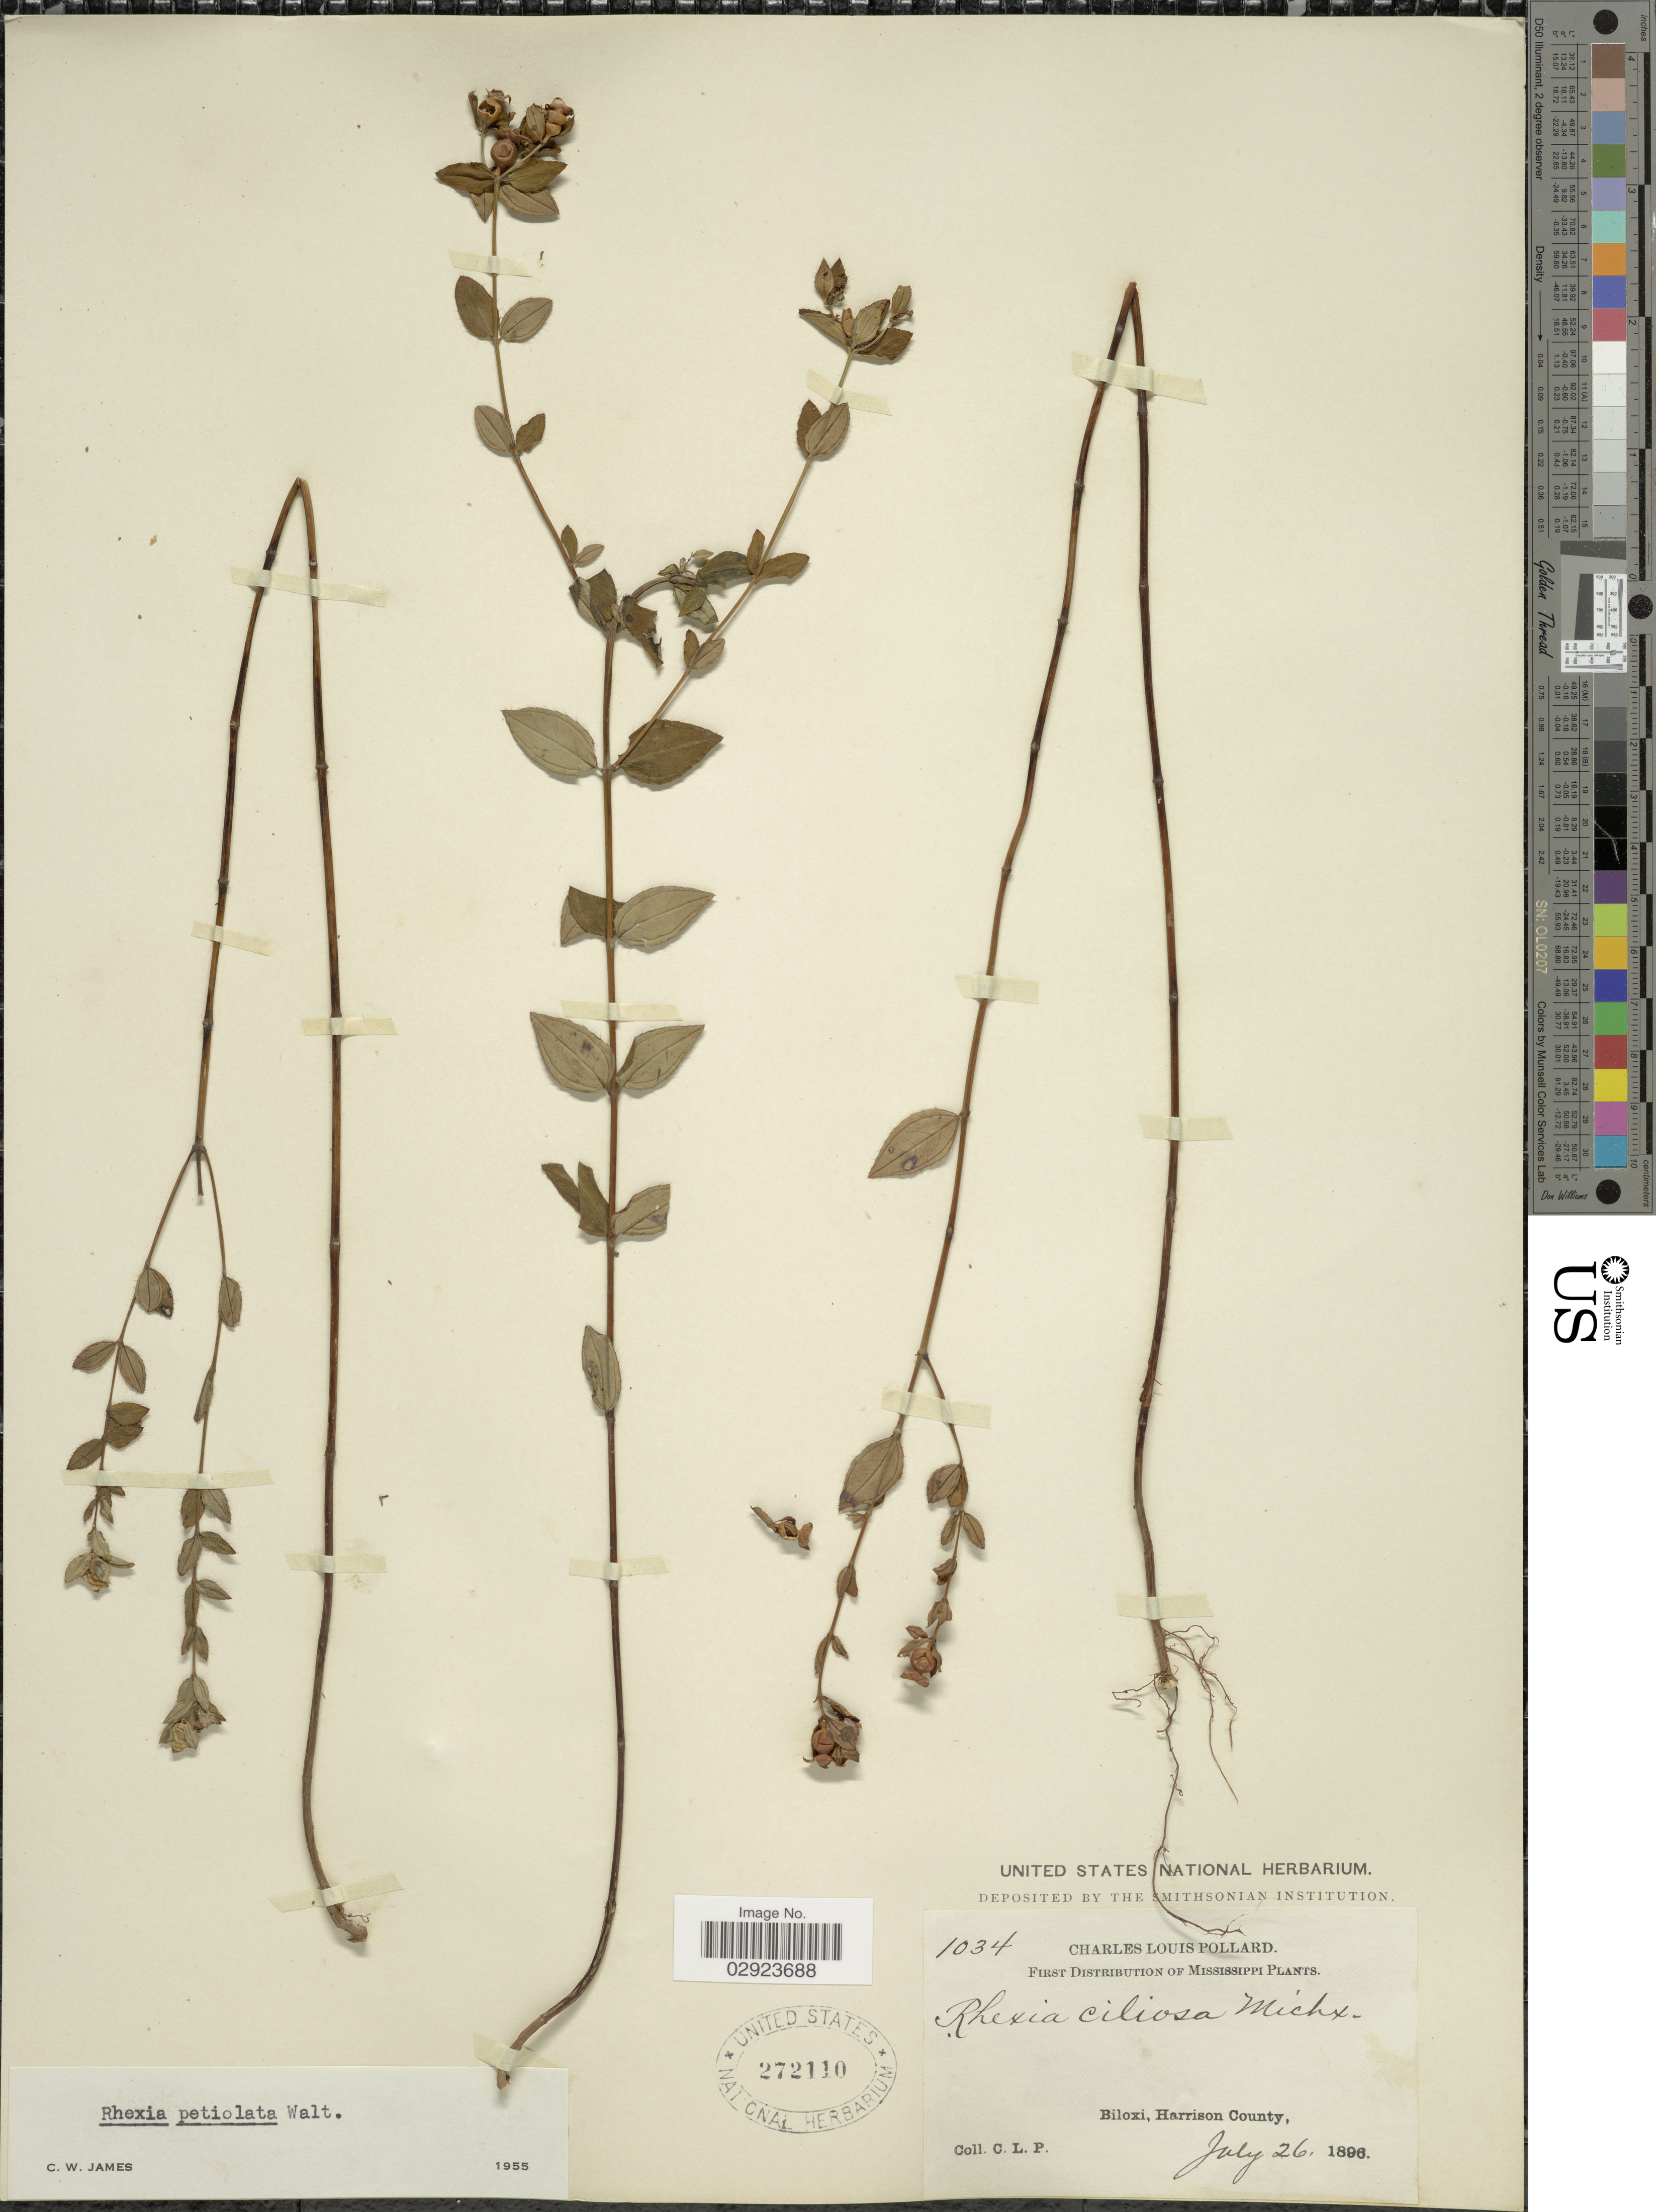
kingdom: Plantae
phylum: Tracheophyta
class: Magnoliopsida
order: Myrtales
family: Melastomataceae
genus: Rhexia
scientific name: Rhexia petiolata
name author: Walter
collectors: C. L. Pollard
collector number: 1034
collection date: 1896-07-26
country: United States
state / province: Mississippi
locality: Biloxi, Harrison County.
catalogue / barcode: US 272110